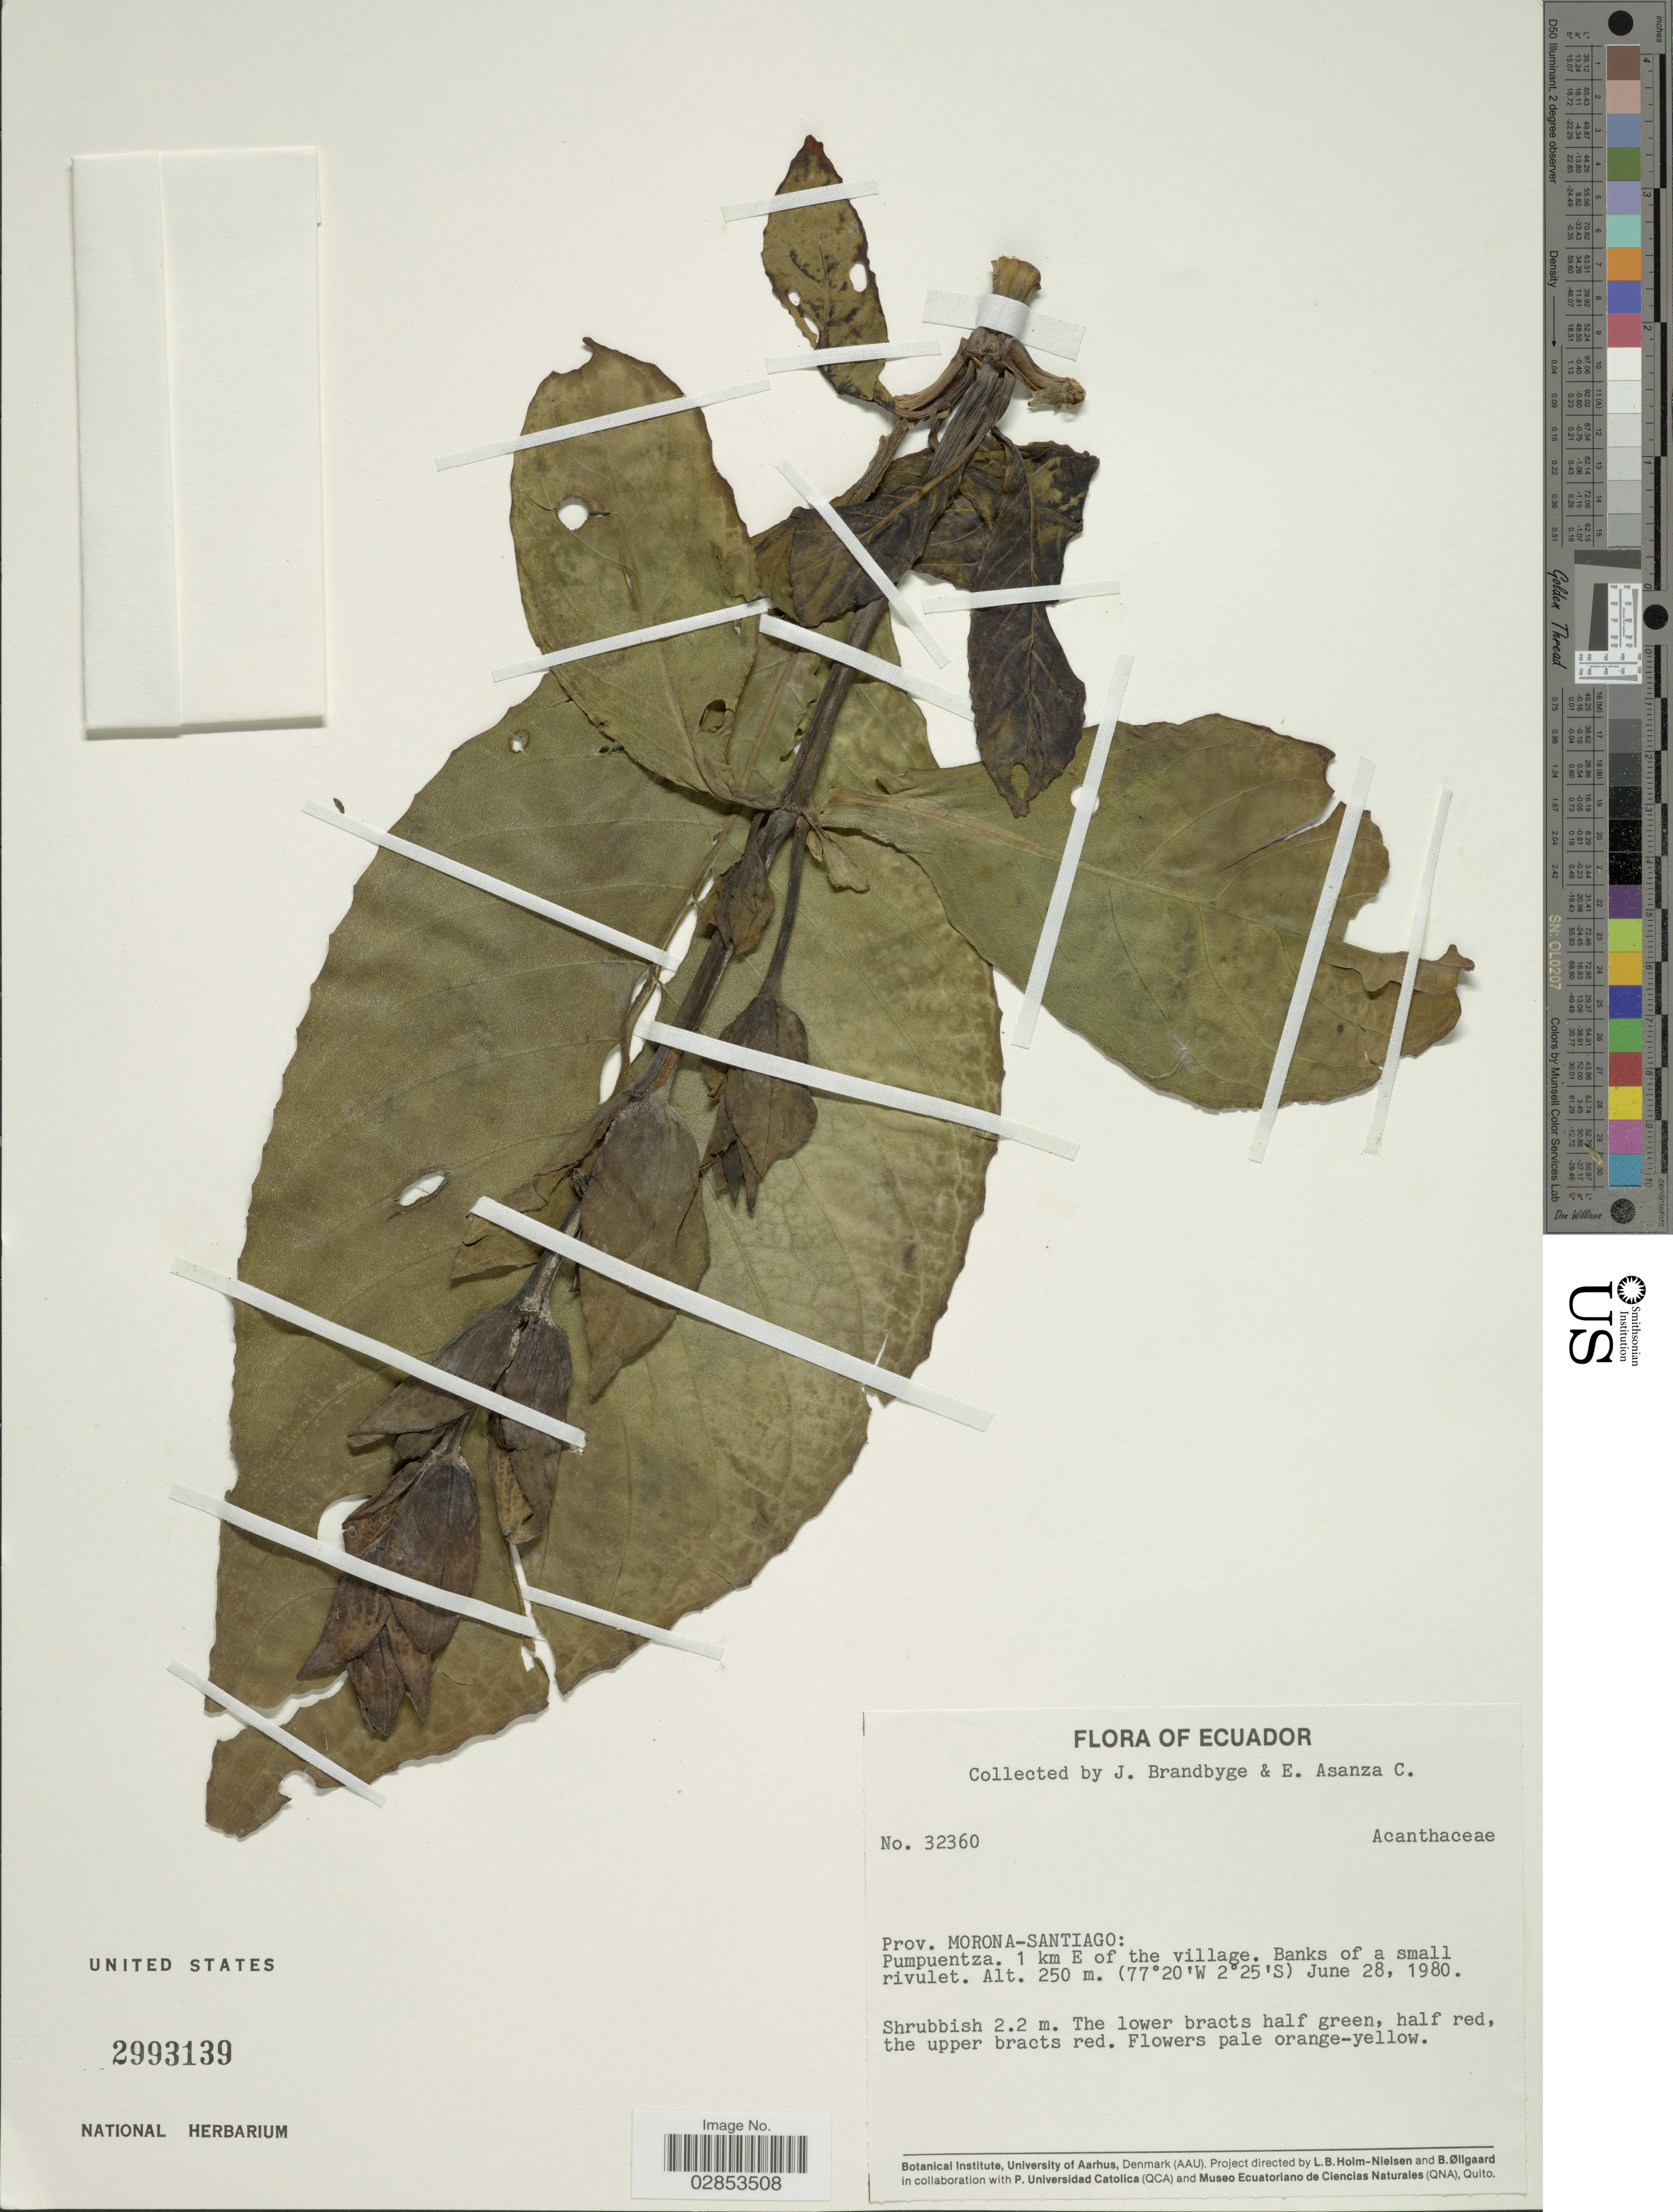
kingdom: Plantae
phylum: Tracheophyta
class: Magnoliopsida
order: Lamiales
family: Acanthaceae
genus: Sanchezia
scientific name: Sanchezia oblonga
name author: Ruiz & Pav.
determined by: Azevedo, Igor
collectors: J. Brandbyge & E. Asanza C.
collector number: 32360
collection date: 1980-06-28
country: Ecuador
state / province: Morona-Santiago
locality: Pumpuentza. 1 km E of the village.Banks of a small rivulet.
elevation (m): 250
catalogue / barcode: US 2993139